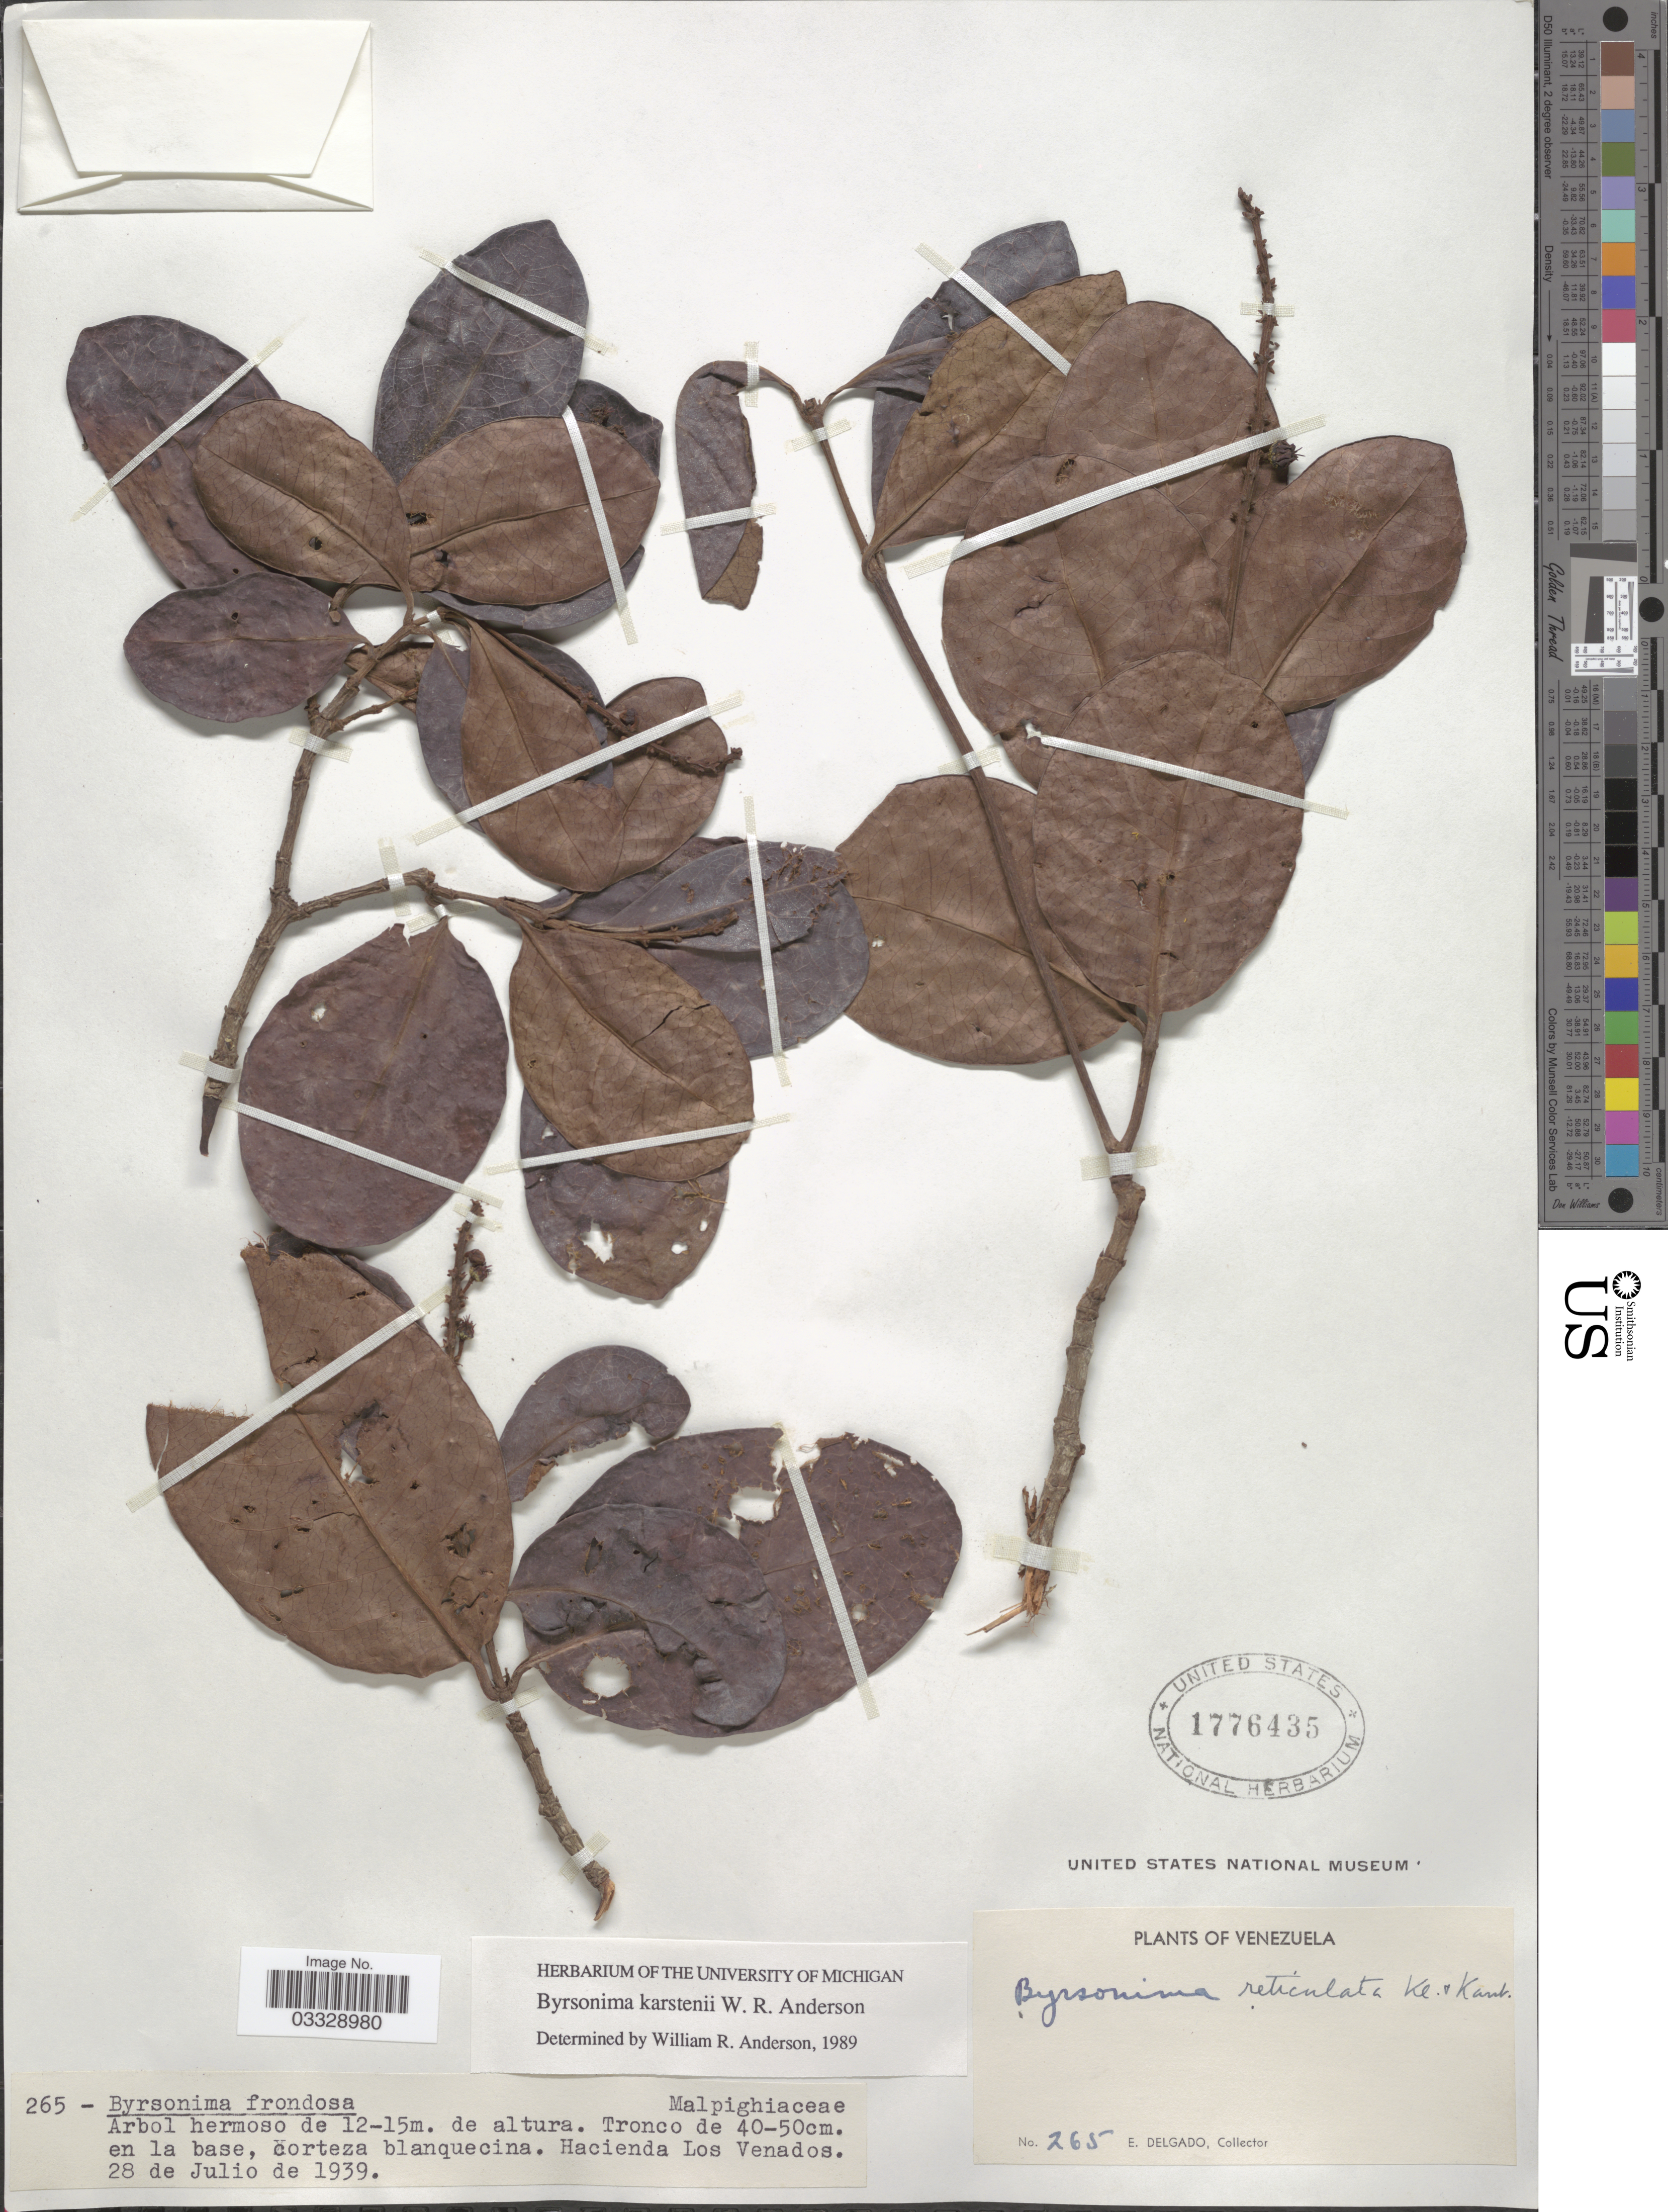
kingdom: Plantae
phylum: Tracheophyta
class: Magnoliopsida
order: Malpighiales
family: Malpighiaceae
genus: Byrsonima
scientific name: Byrsonima karstenii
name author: W.R. Anderson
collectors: E. Delgado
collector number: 265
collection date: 1939-07-28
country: Venezuela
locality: Hacienda Los Venados.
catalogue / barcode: US 1776435